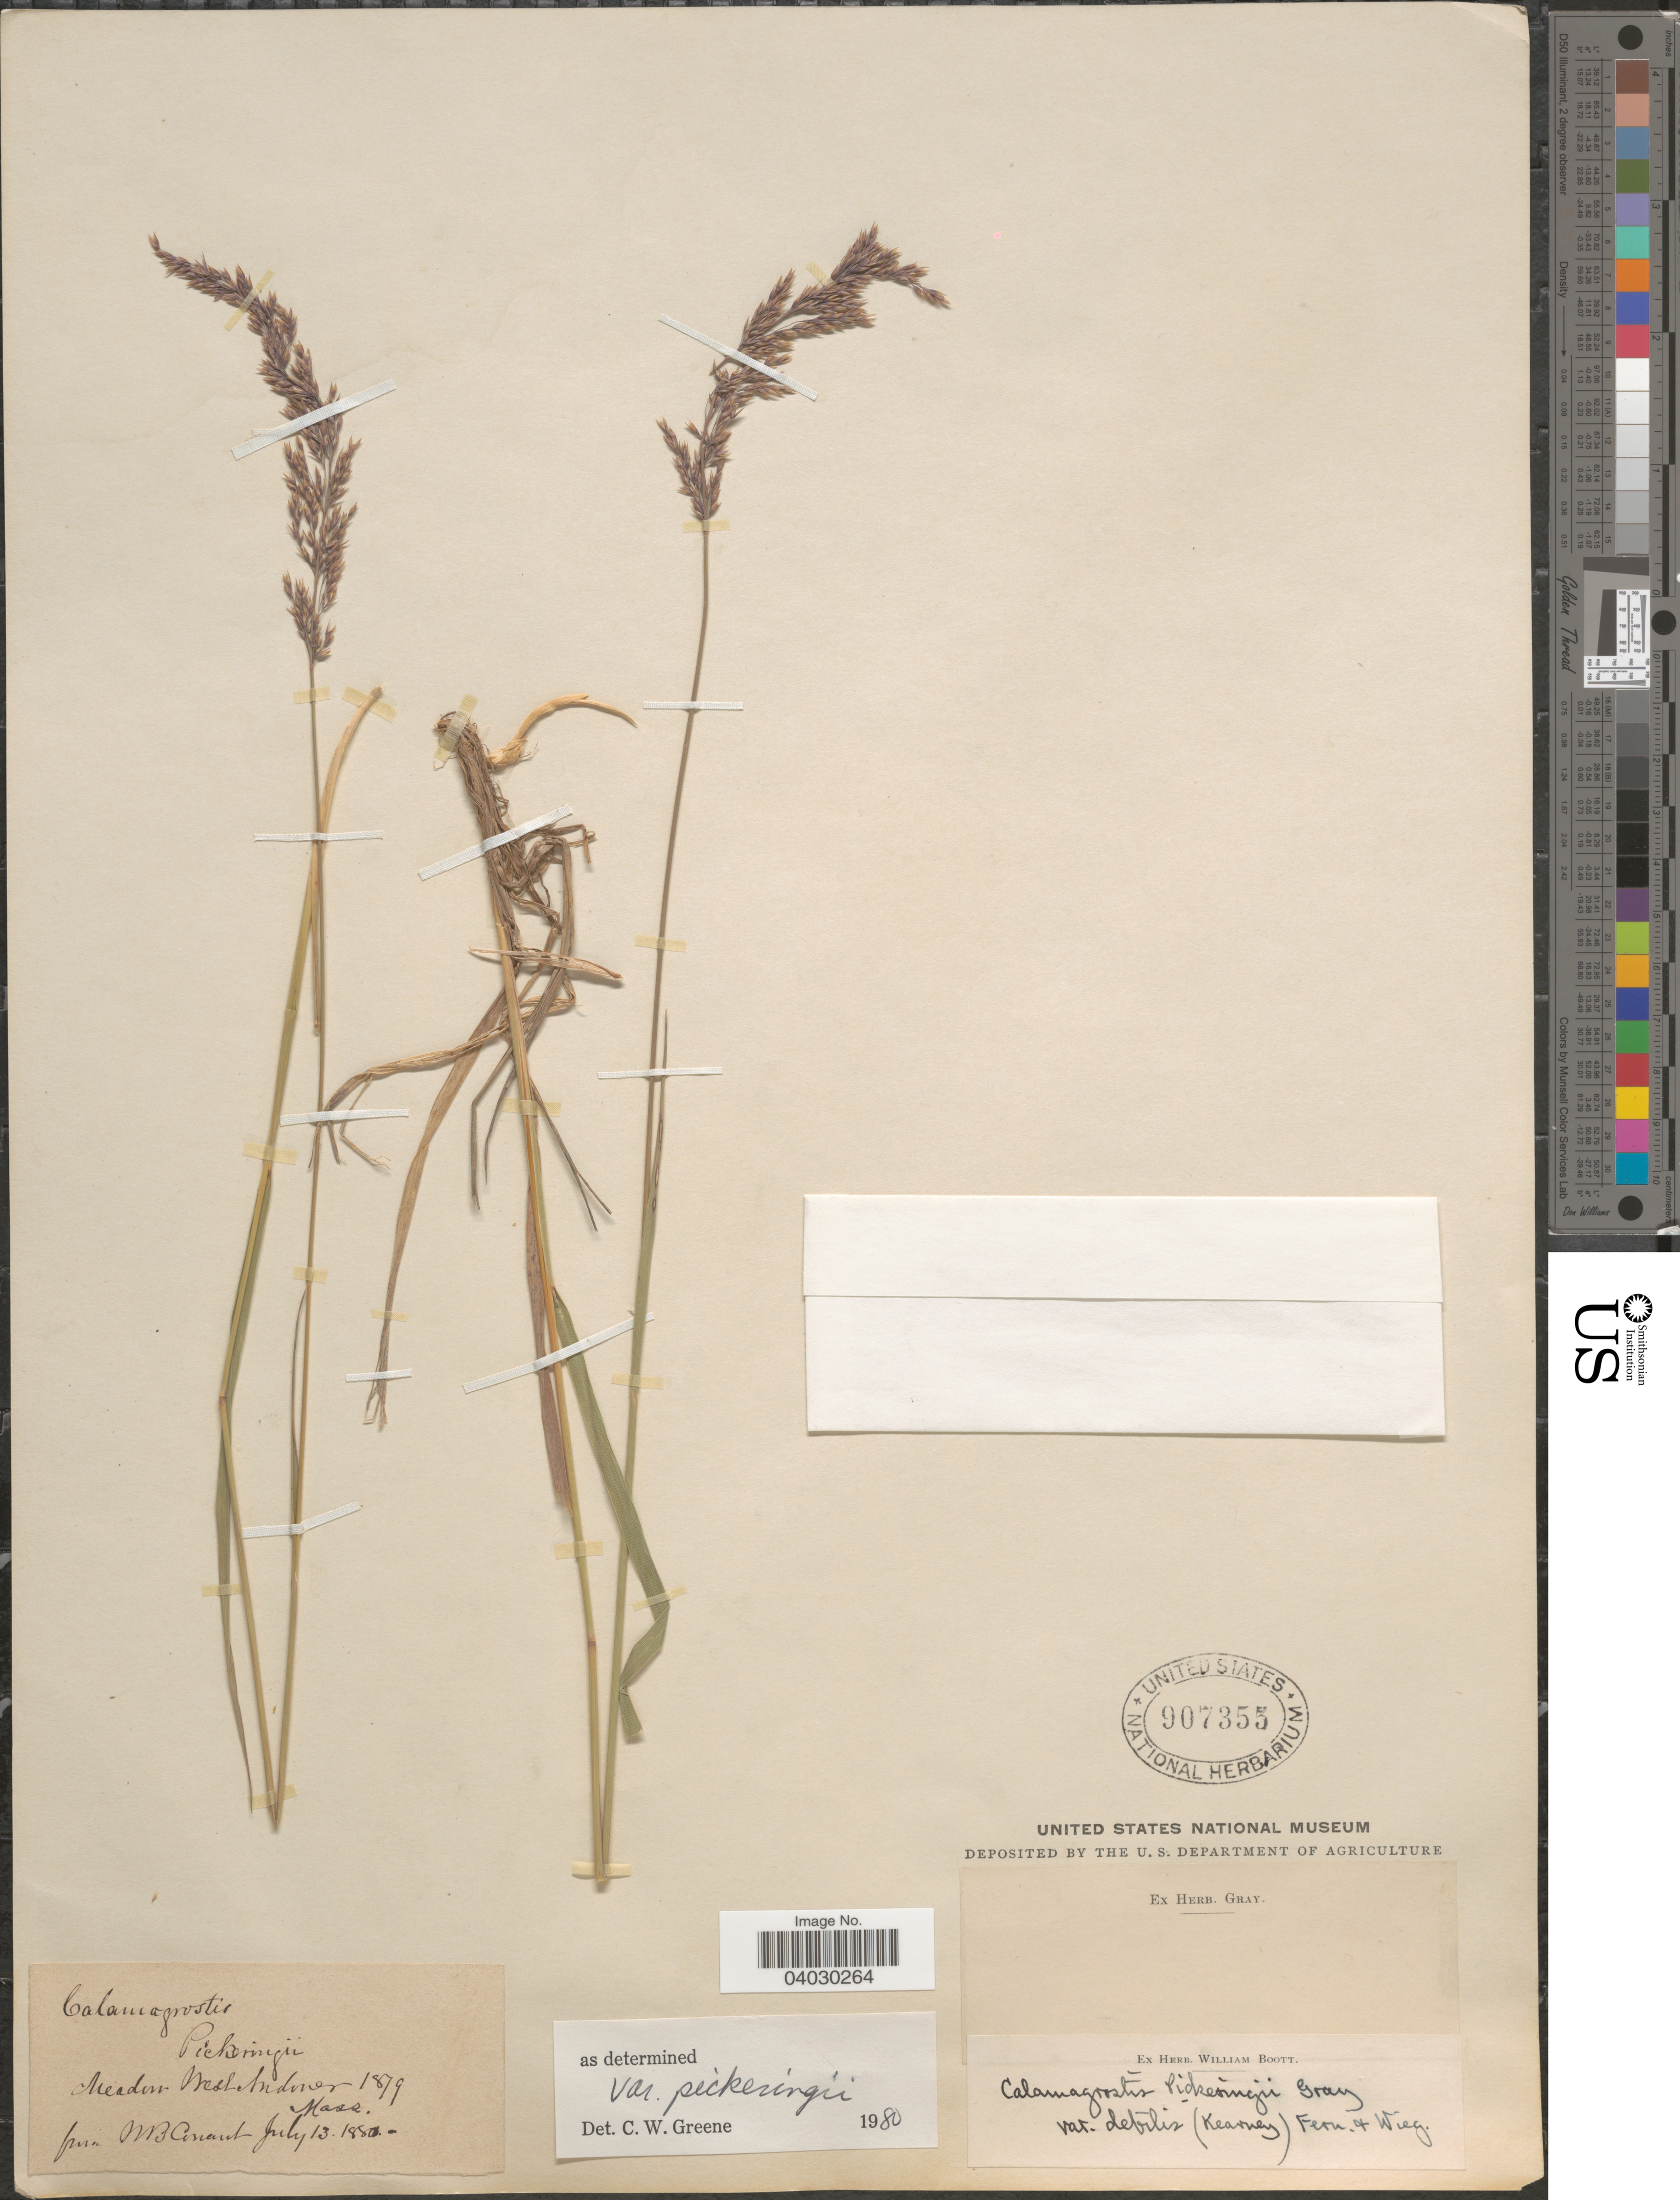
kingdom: Plantae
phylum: Tracheophyta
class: Liliopsida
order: Poales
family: Poaceae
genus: Calamagrostis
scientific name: Calamagrostis pickeringii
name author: A. Gray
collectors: W. P. Conant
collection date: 1880-07-13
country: United States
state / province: Massachusetts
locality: Meadow West Andover.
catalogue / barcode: US 907355